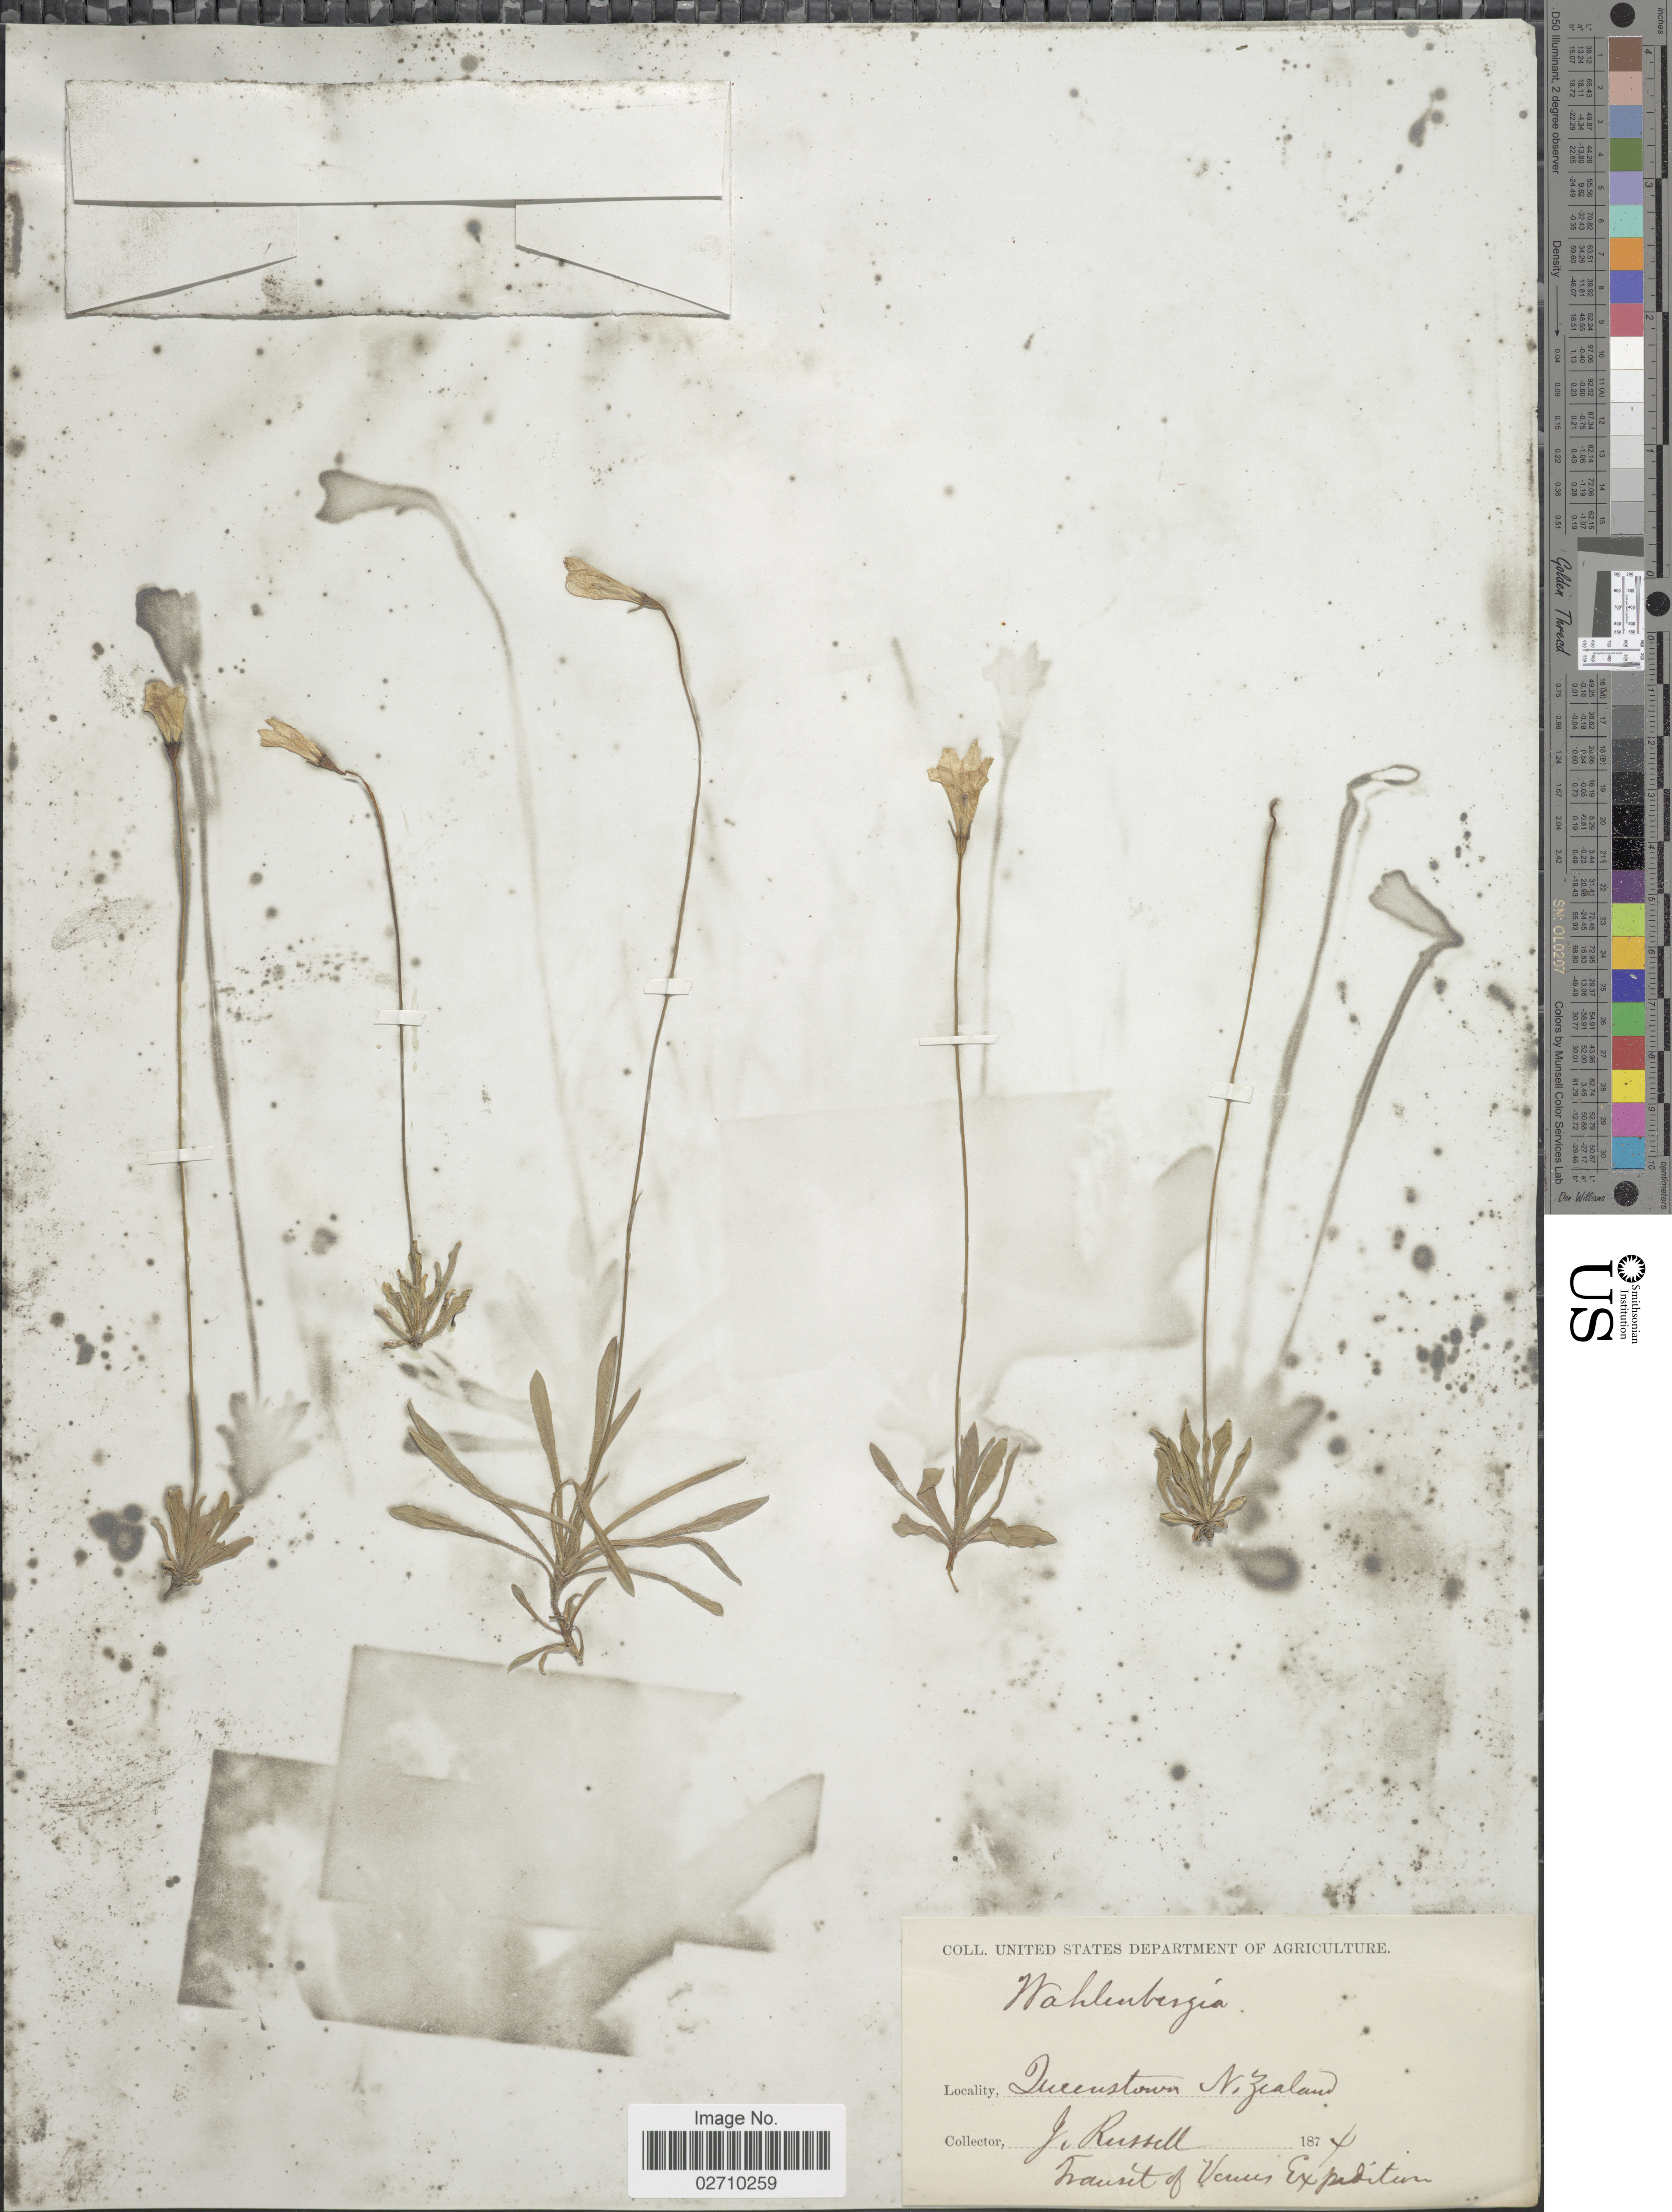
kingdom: Plantae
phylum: Tracheophyta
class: Magnoliopsida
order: Asterales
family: Campanulaceae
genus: Wahlenbergia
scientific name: Wahlenbergia sp.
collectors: J. Russell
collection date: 1874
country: New Zealand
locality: Queenstown.